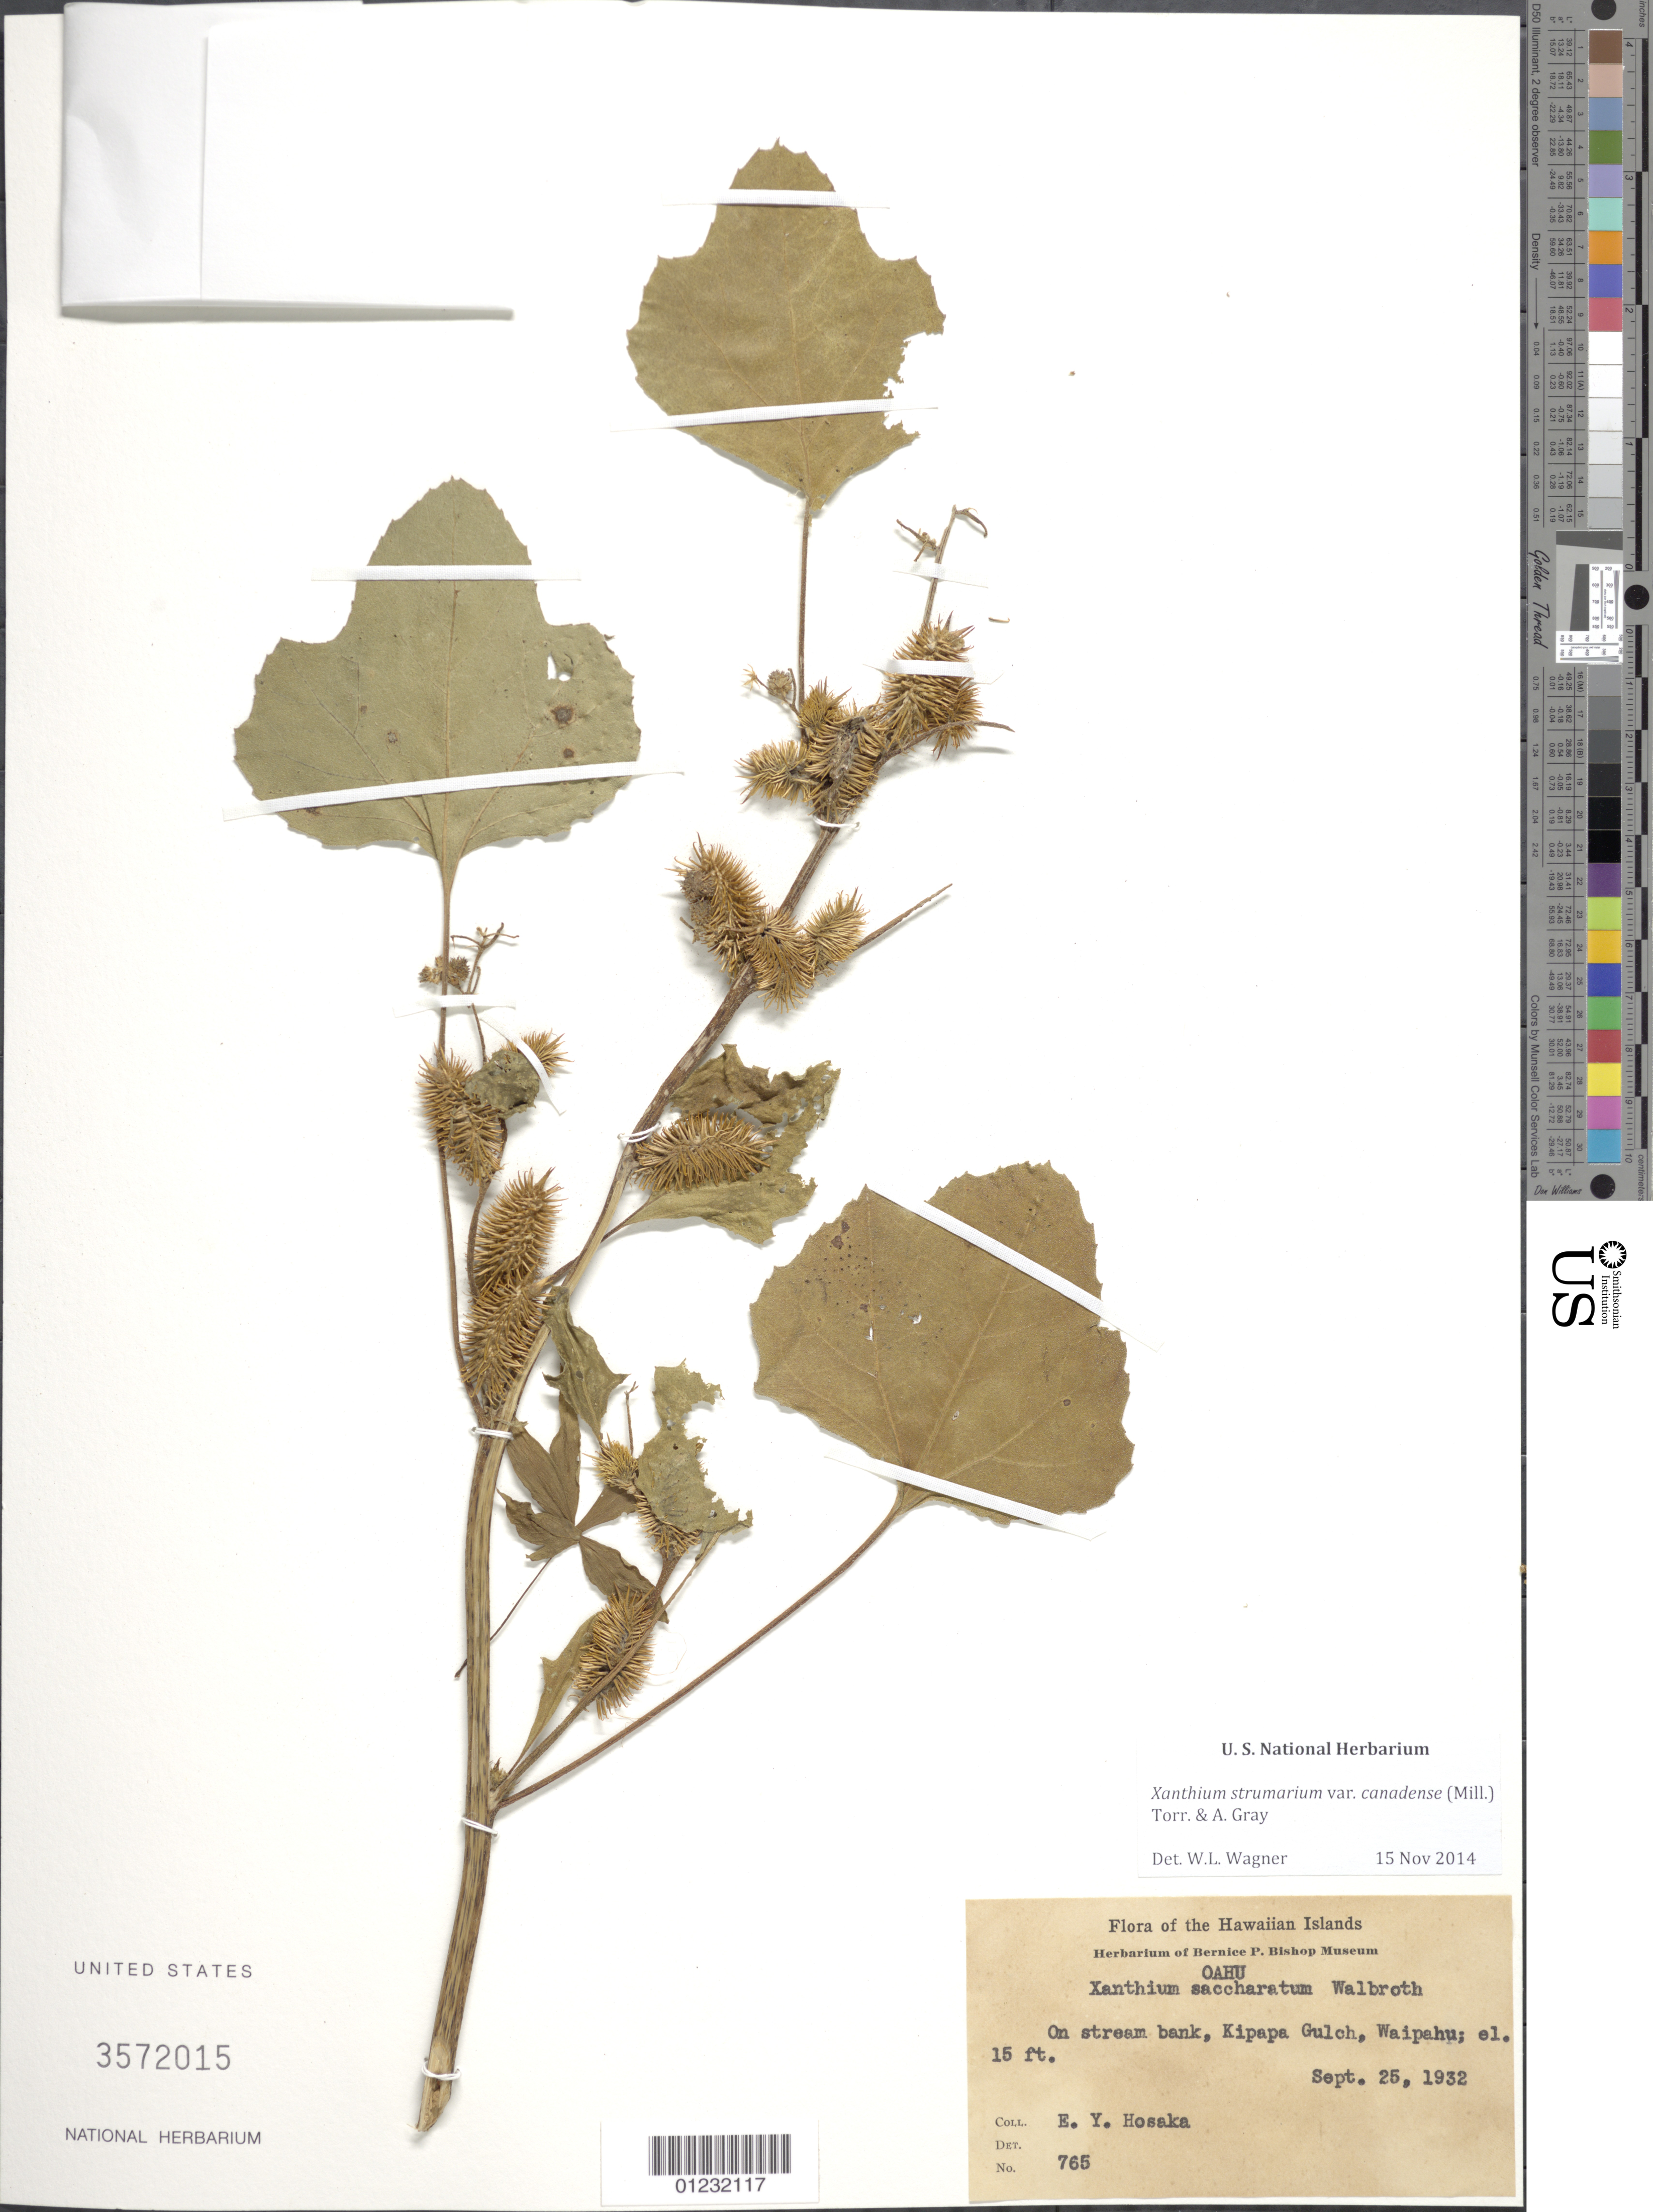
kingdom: Plantae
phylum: Tracheophyta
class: Magnoliopsida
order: Asterales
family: Asteraceae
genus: Xanthium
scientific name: Xanthium strumarium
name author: L.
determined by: Wagner, W. L., (BOT), Smithsonian Institution - National Museum of Natural History (UNITED STATES)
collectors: E. Y. Hosaka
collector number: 765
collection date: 1932-09-25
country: United States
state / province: Hawaii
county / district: Honolulu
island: Oahu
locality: Kipapa gulch, Waipahu.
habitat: On stream bank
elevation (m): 5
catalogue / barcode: US 3572015